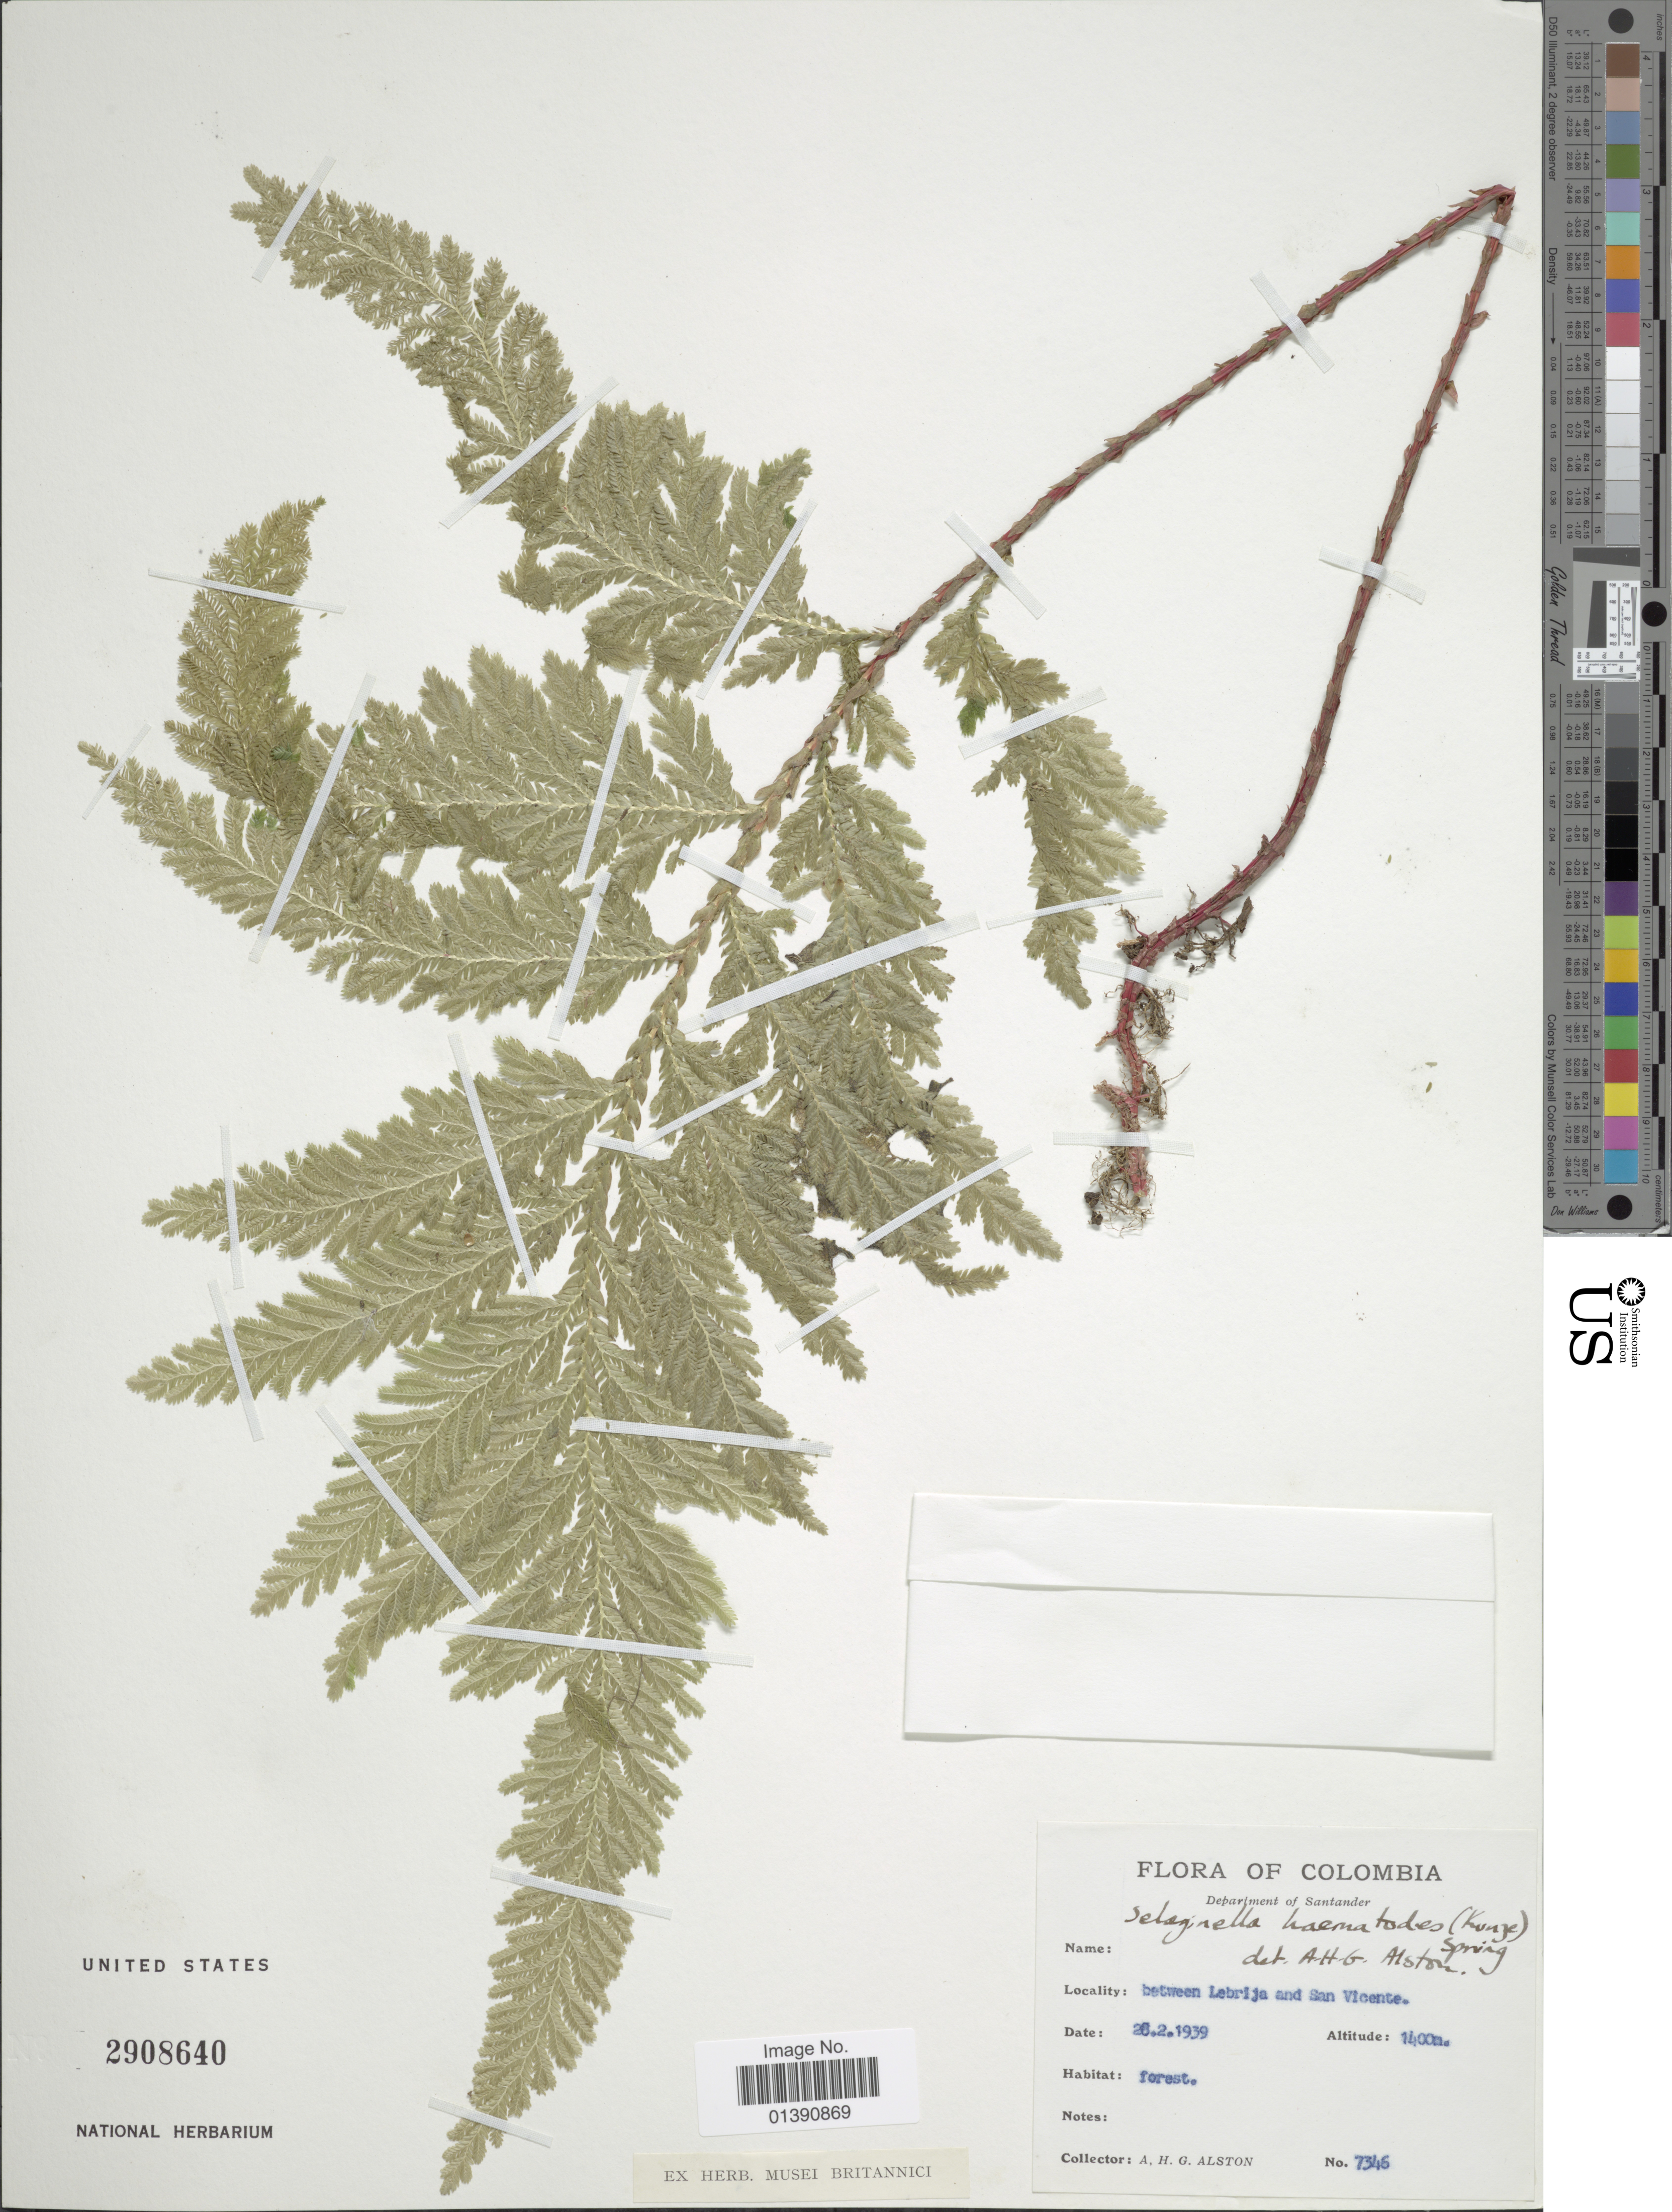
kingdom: Plantae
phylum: Tracheophyta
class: Lycopodiopsida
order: Selaginellales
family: Selaginellaceae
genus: Selaginella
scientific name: Selaginella haematodes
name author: (Kunze) Spring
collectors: A. H. Alston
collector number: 7346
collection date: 1939-02-28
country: Colombia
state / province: Santander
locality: Between Lebrija and San Vicente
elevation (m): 1400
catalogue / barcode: US 2908640